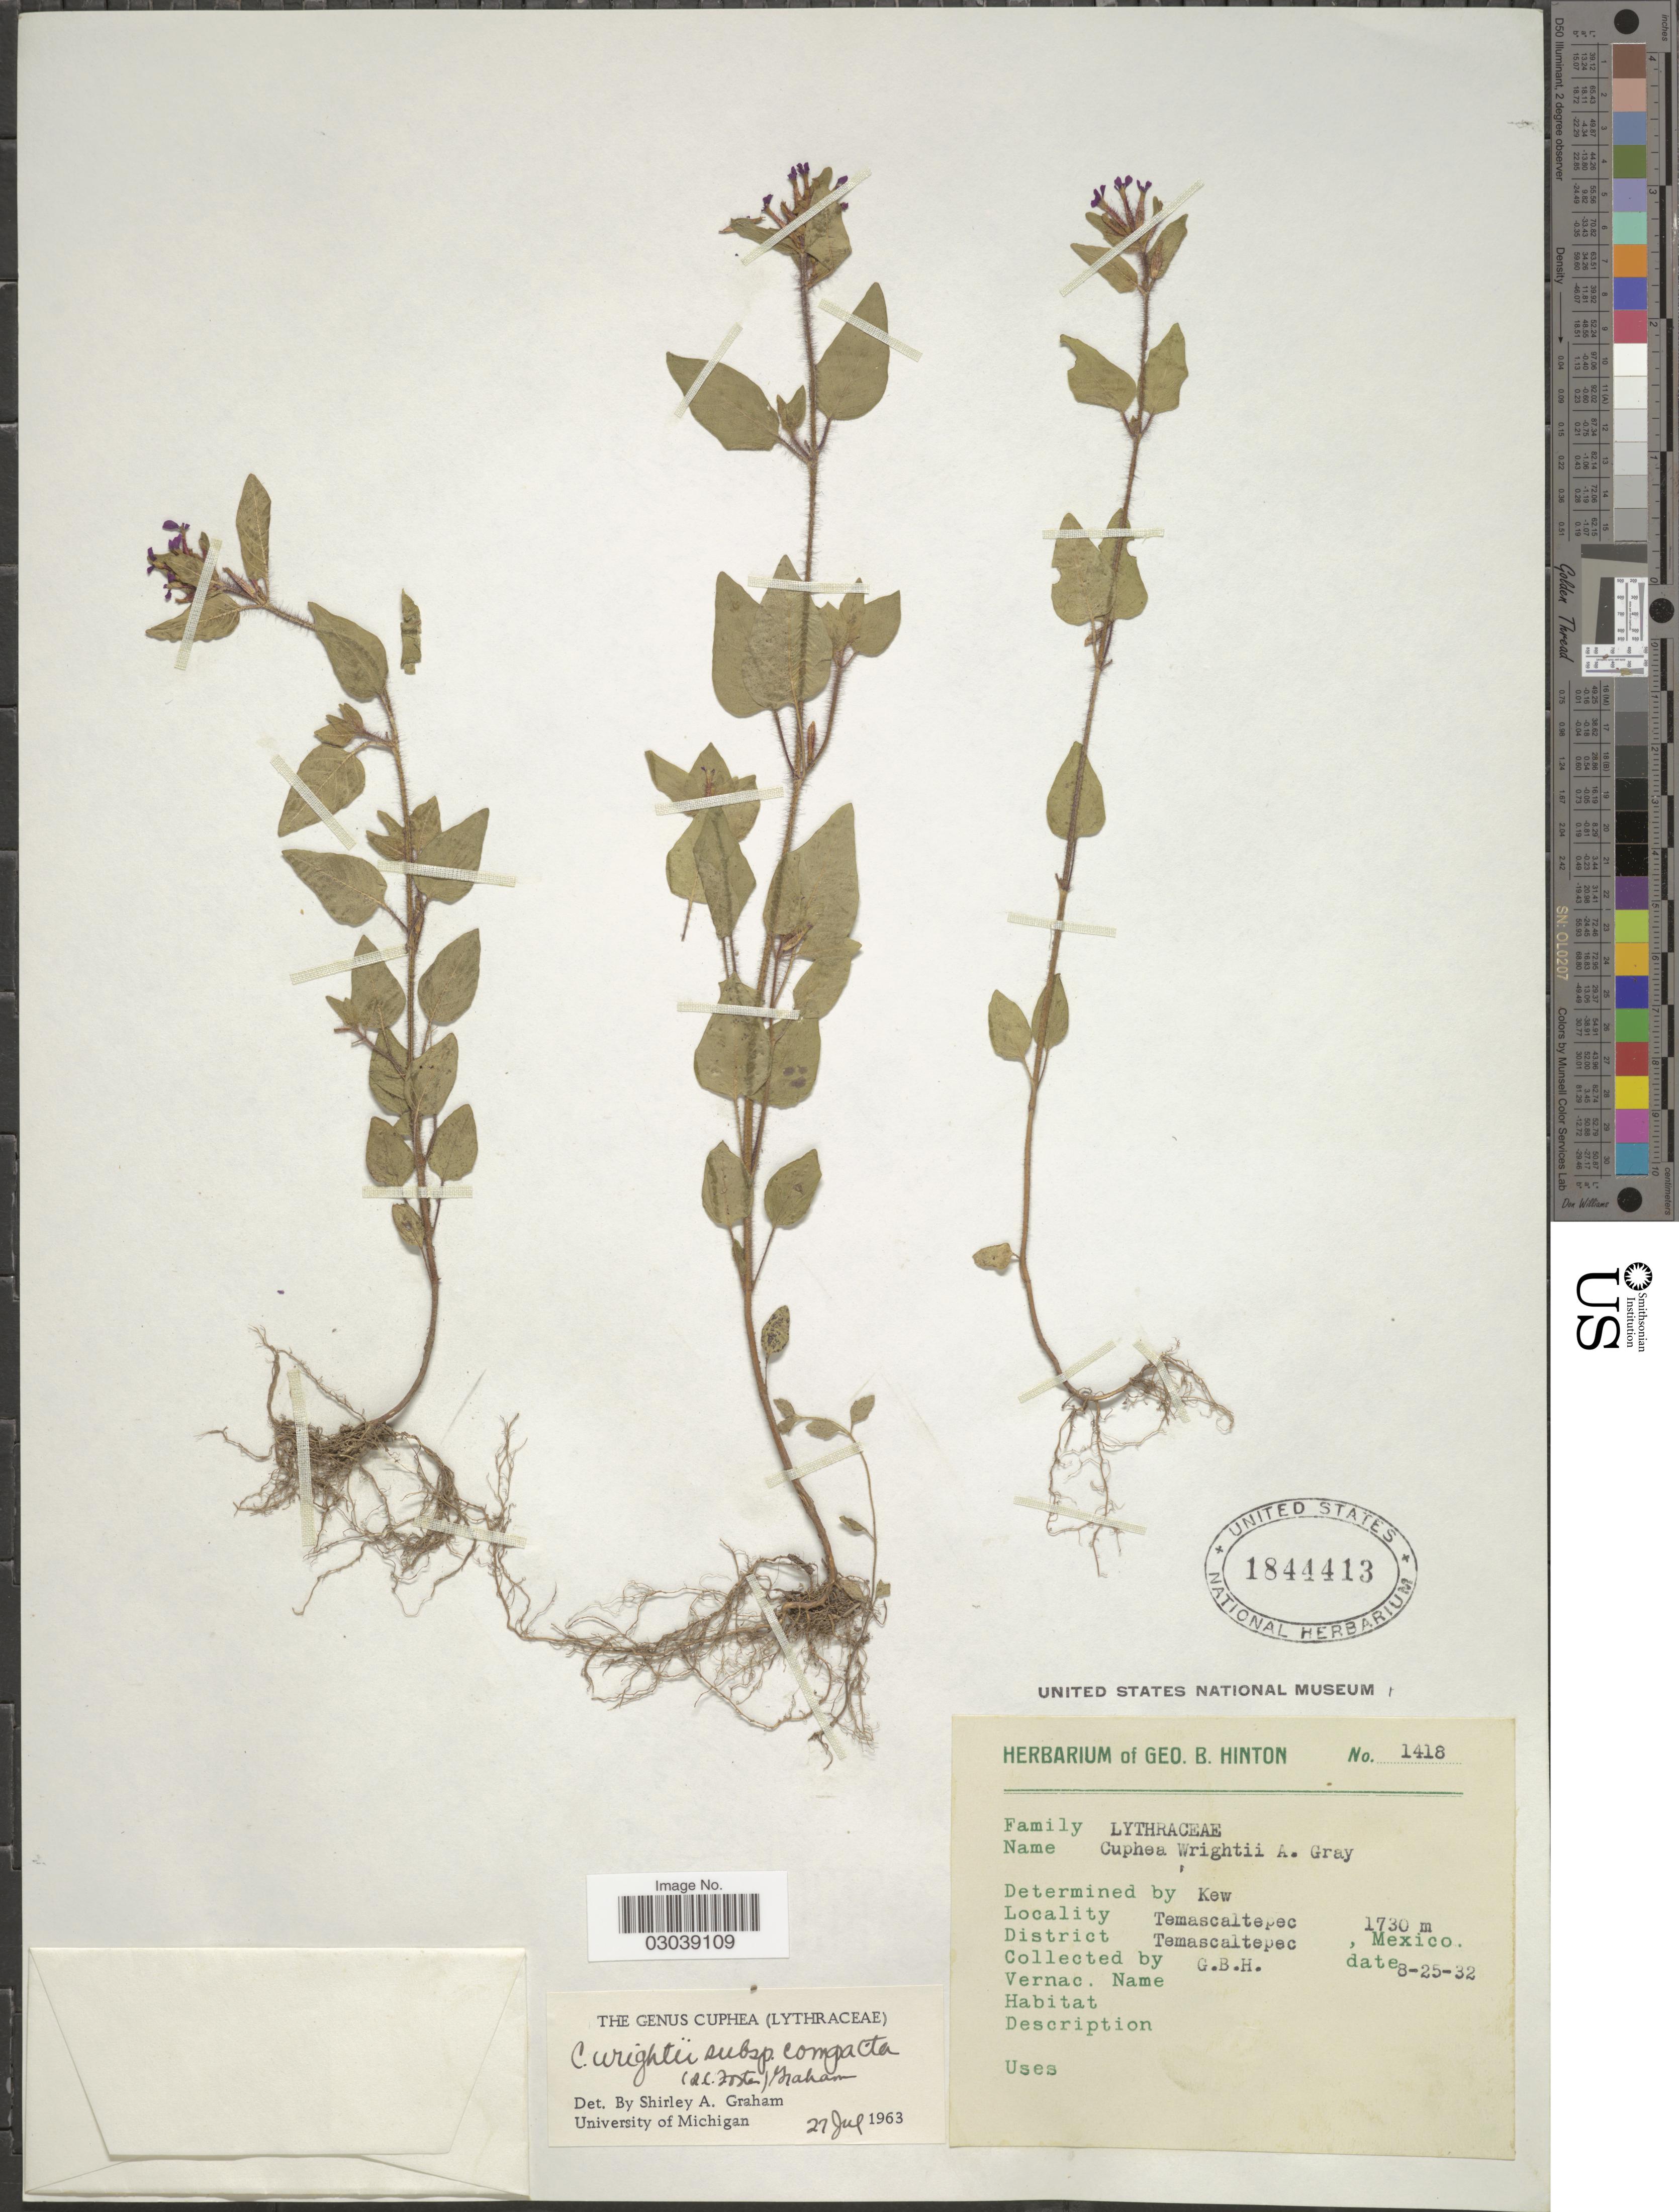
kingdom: Plantae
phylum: Tracheophyta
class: Magnoliopsida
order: Myrtales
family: Lythraceae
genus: Cuphea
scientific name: Cuphea wrightii subsp. compacta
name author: R.C. Foster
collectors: G. B. Hinton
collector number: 1418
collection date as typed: Transcribed d/m/y: 25/8/32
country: Mexico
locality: Temascaltepec. District Temascaltepec.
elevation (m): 1730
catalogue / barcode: US 1844413